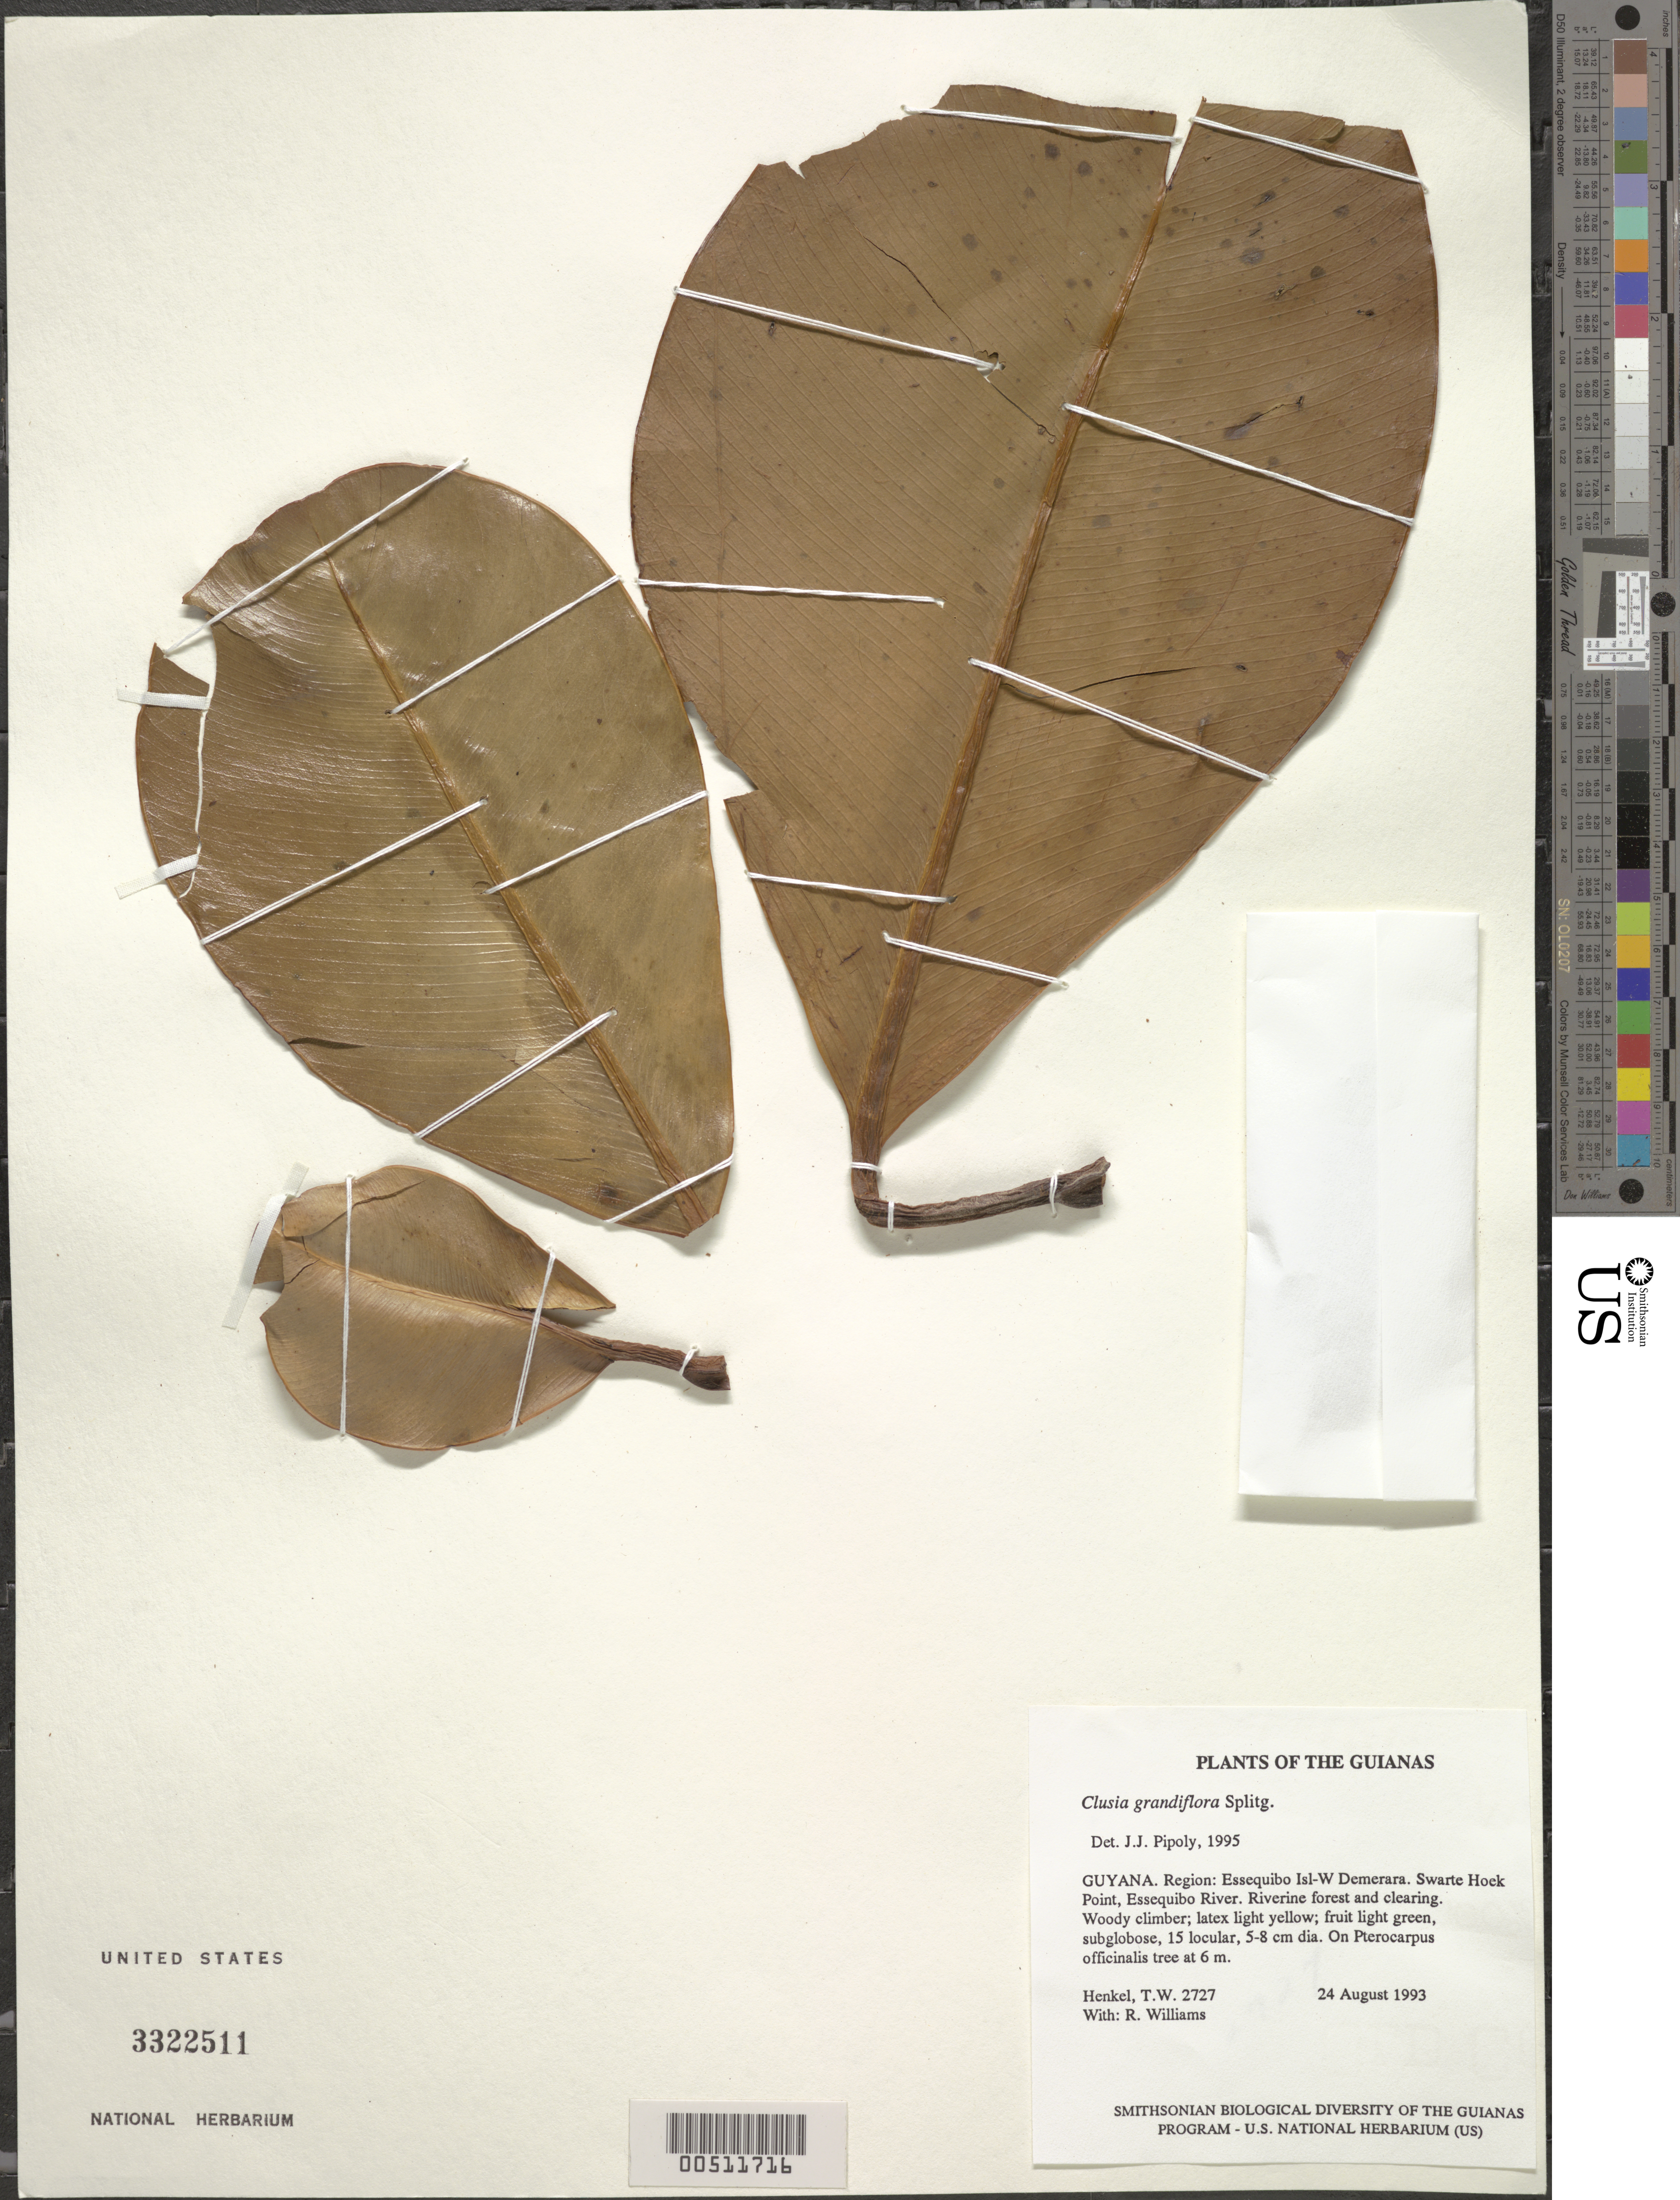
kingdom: Plantae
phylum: Tracheophyta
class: Magnoliopsida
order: Malpighiales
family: Clusiaceae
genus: Clusia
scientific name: Clusia grandiflora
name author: Splitg.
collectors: T. Henkel & R. Williams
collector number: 2727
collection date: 1993-08-24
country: Guyana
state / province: Essequibo Isl-W. Demerara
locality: Region: Essequibo Isl- W Demerara. Swarte Hoek Point, Essequibo River.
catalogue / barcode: US 3322511